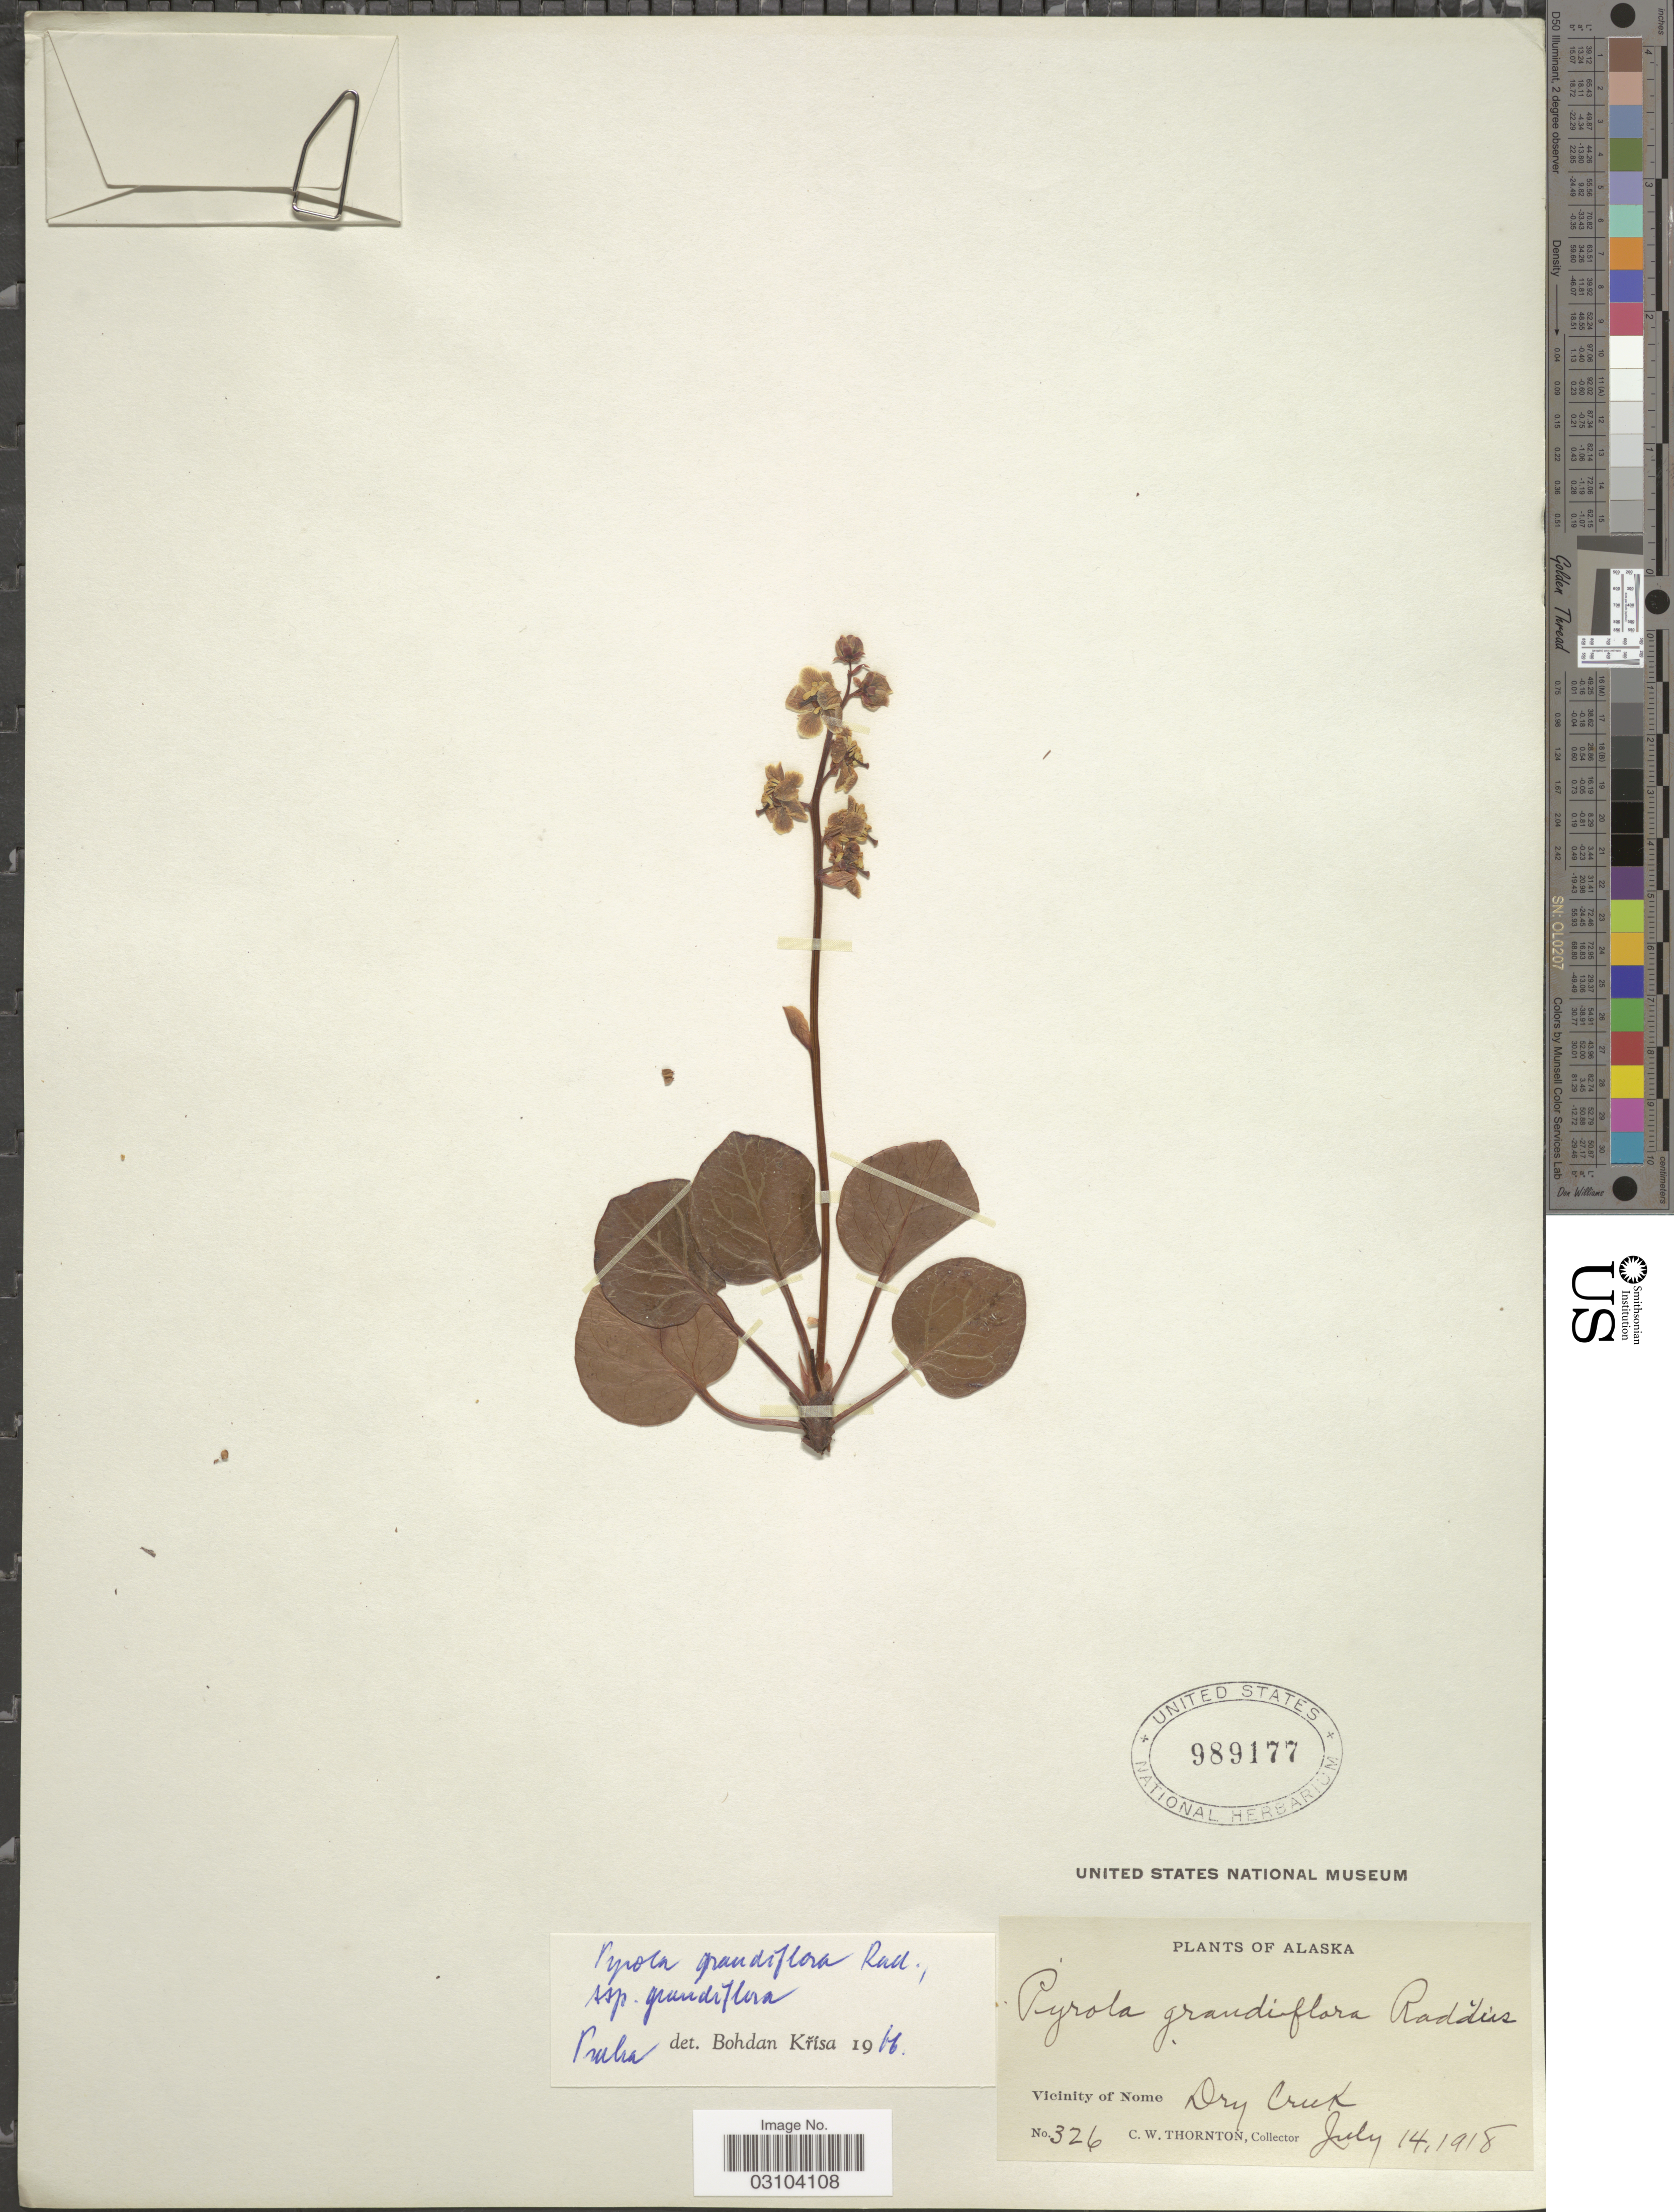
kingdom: Plantae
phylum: Tracheophyta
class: Magnoliopsida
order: Ericales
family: Ericaceae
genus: Pyrola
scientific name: Pyrola grandiflora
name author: Radius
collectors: C. Thornton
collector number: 326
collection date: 1918-07-14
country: United States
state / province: Alaska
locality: Vicinity of Nome.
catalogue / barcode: US 989177